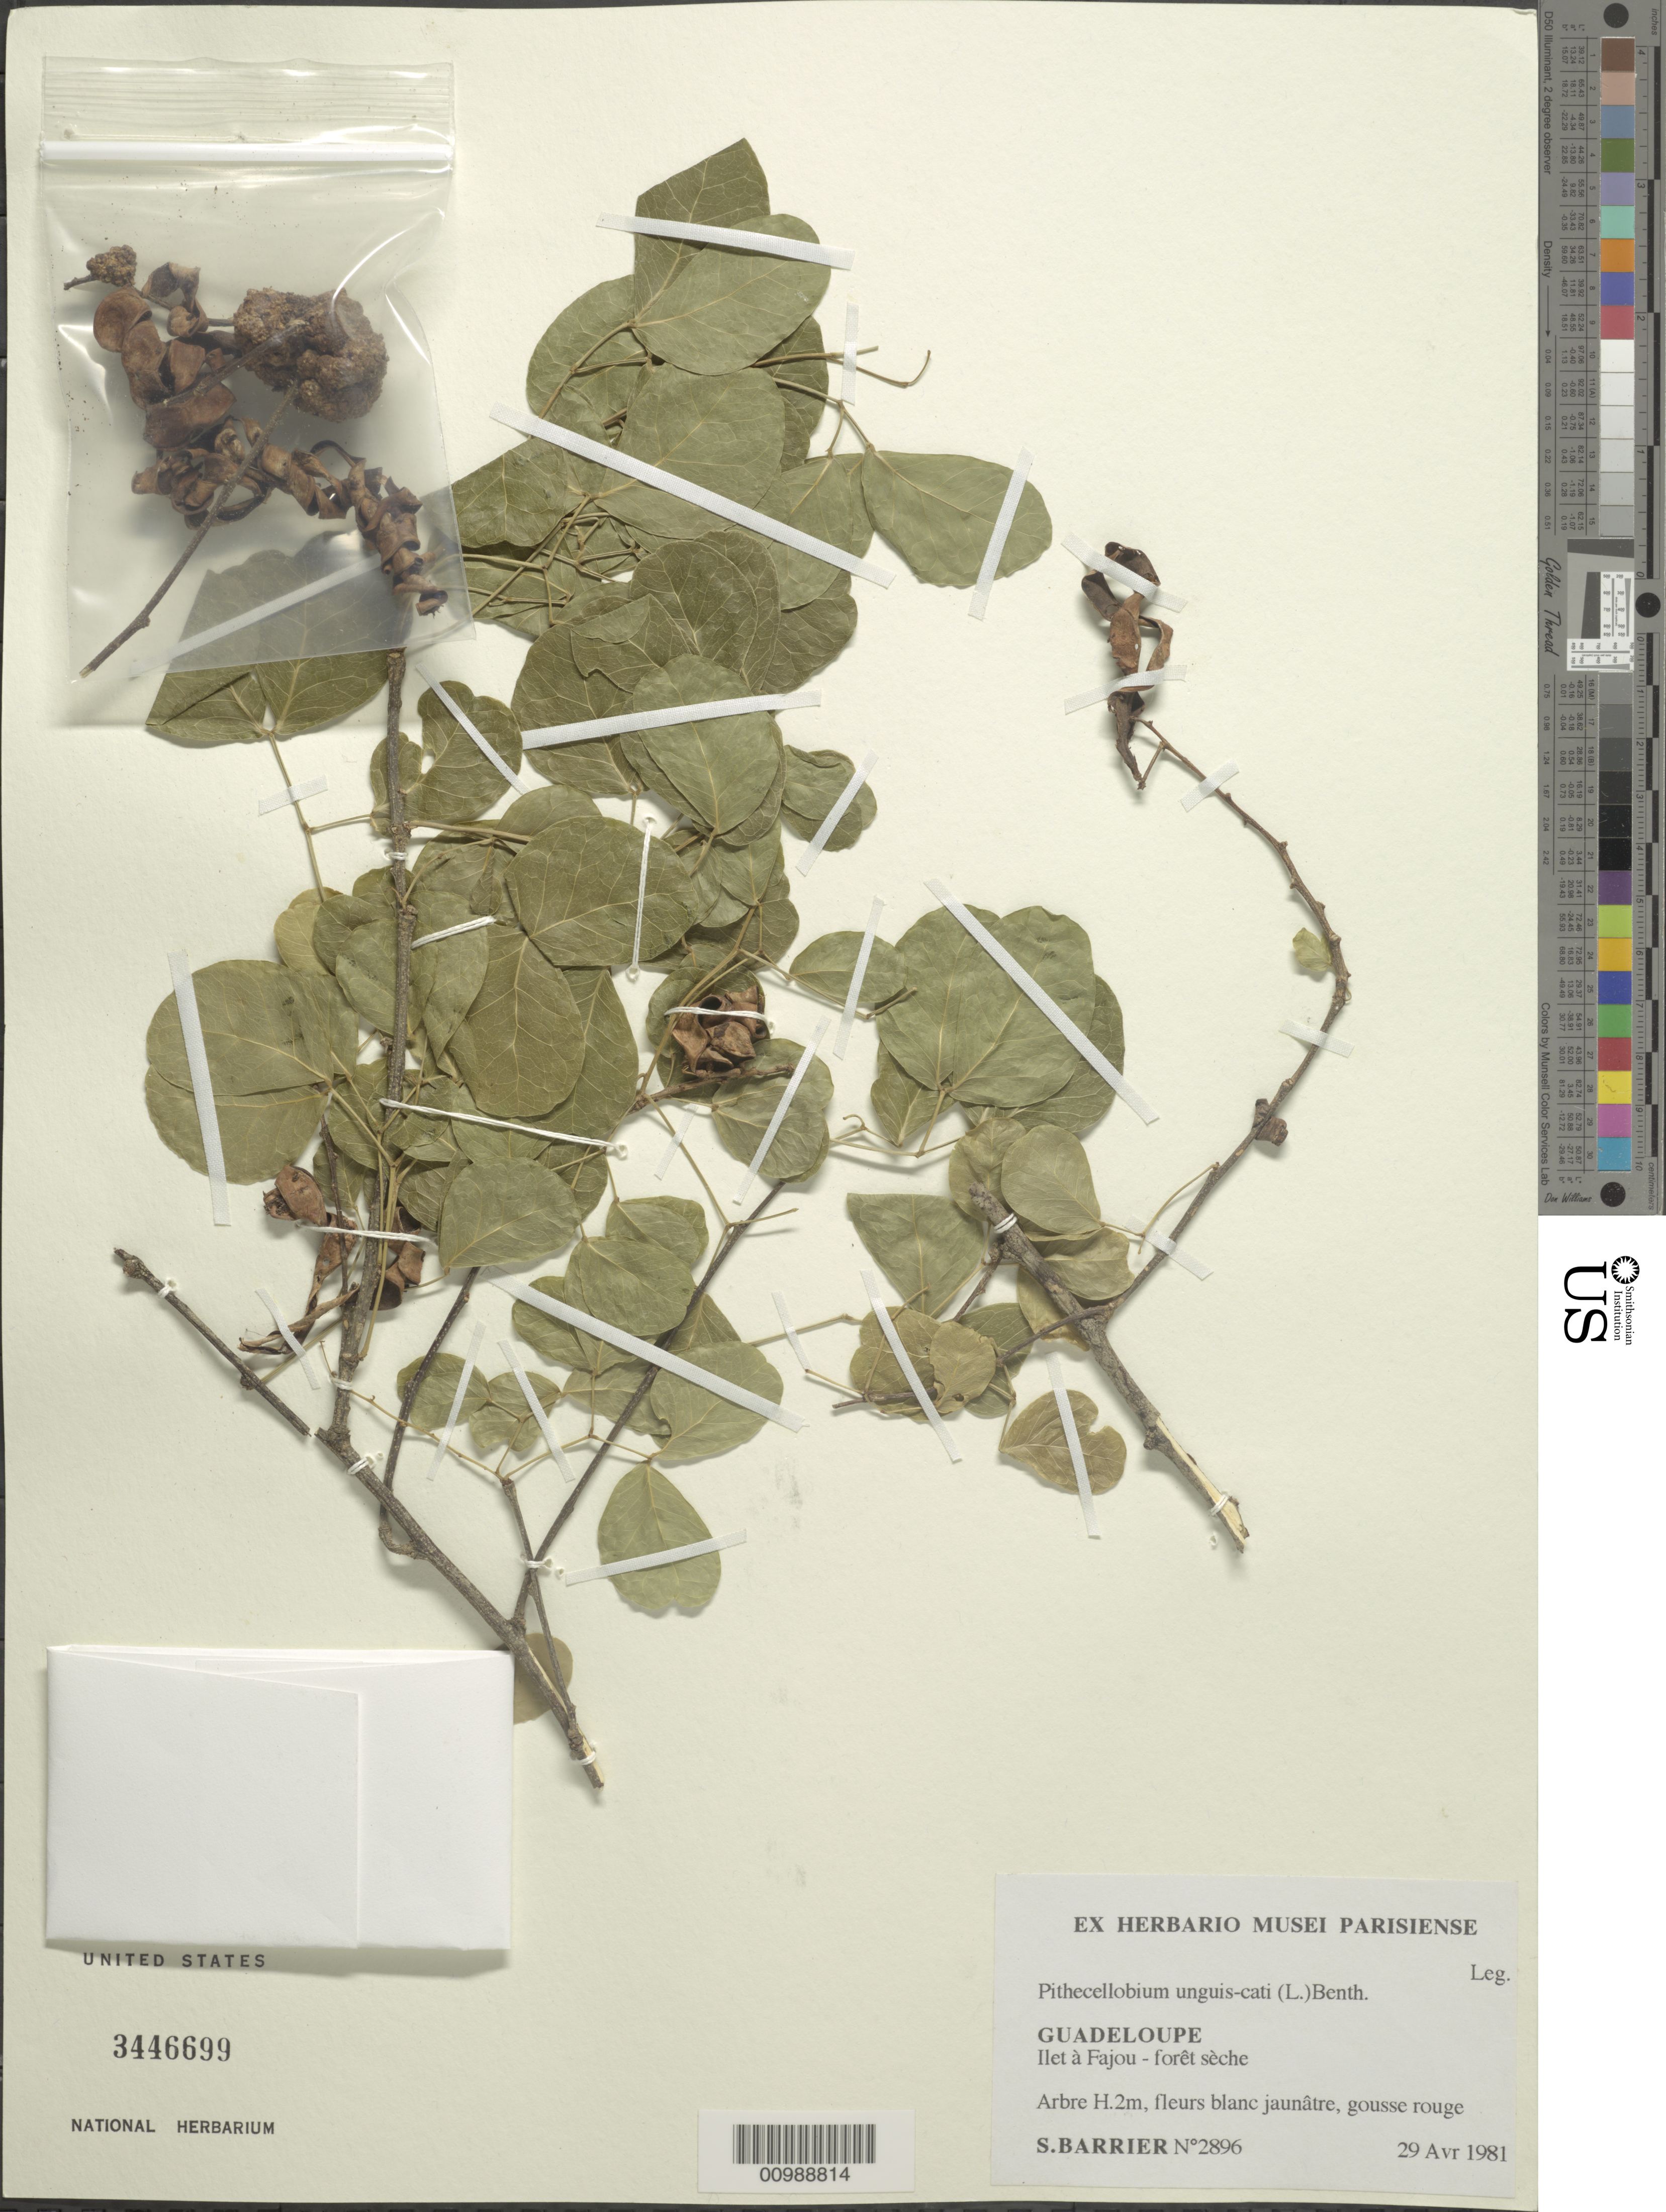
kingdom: Plantae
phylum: Tracheophyta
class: Magnoliopsida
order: Fabales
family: Fabaceae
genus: Pithecellobium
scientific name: Pithecellobium unguis-cati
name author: (L.) Benth.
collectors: S. Barrier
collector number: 2896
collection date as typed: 29 Apr 1981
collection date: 1981-04-29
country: Guadeloupe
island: Îlet à Fajou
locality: Ilet a Fajou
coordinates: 0 N, 0 E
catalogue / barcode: US 3446699